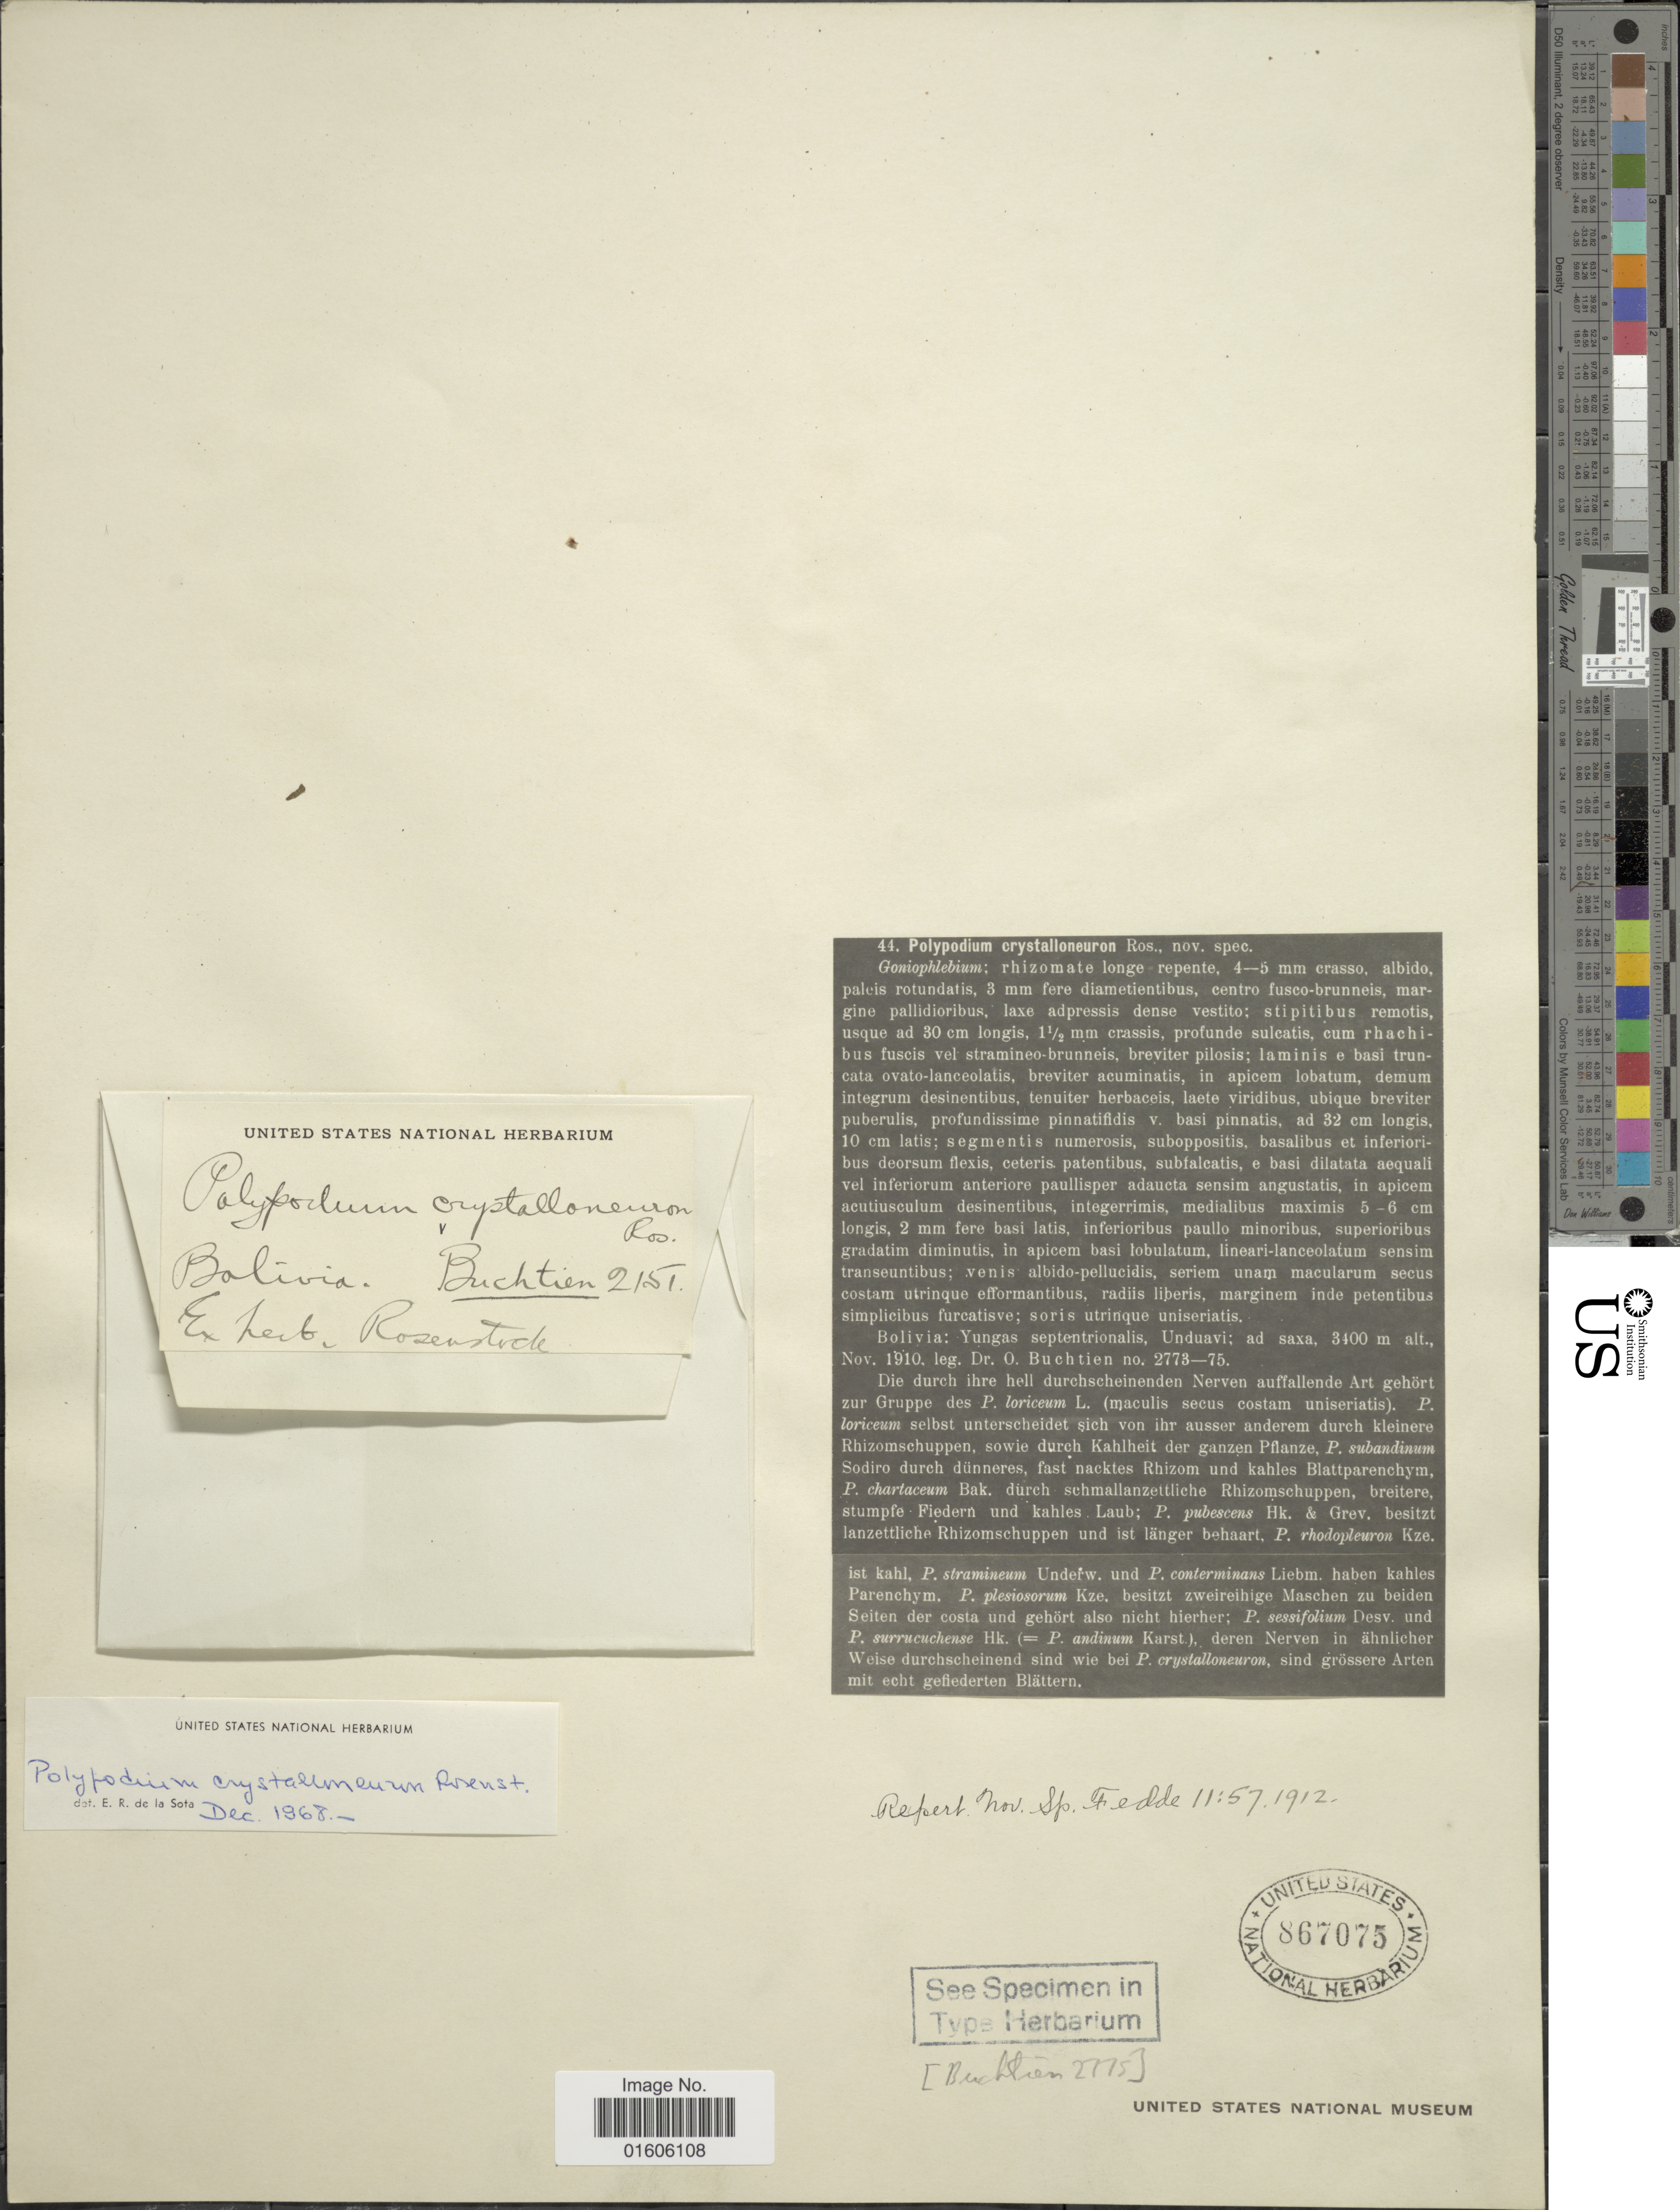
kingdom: Plantae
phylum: Tracheophyta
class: Polypodiopsida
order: Polypodiales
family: Polypodiaceae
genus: Serpocaulon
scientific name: Serpocaulon crystalloneuron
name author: (Rosenst.) A.R. Sm.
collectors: O. Buchtien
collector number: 2151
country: Bolivia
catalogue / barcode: US 867075